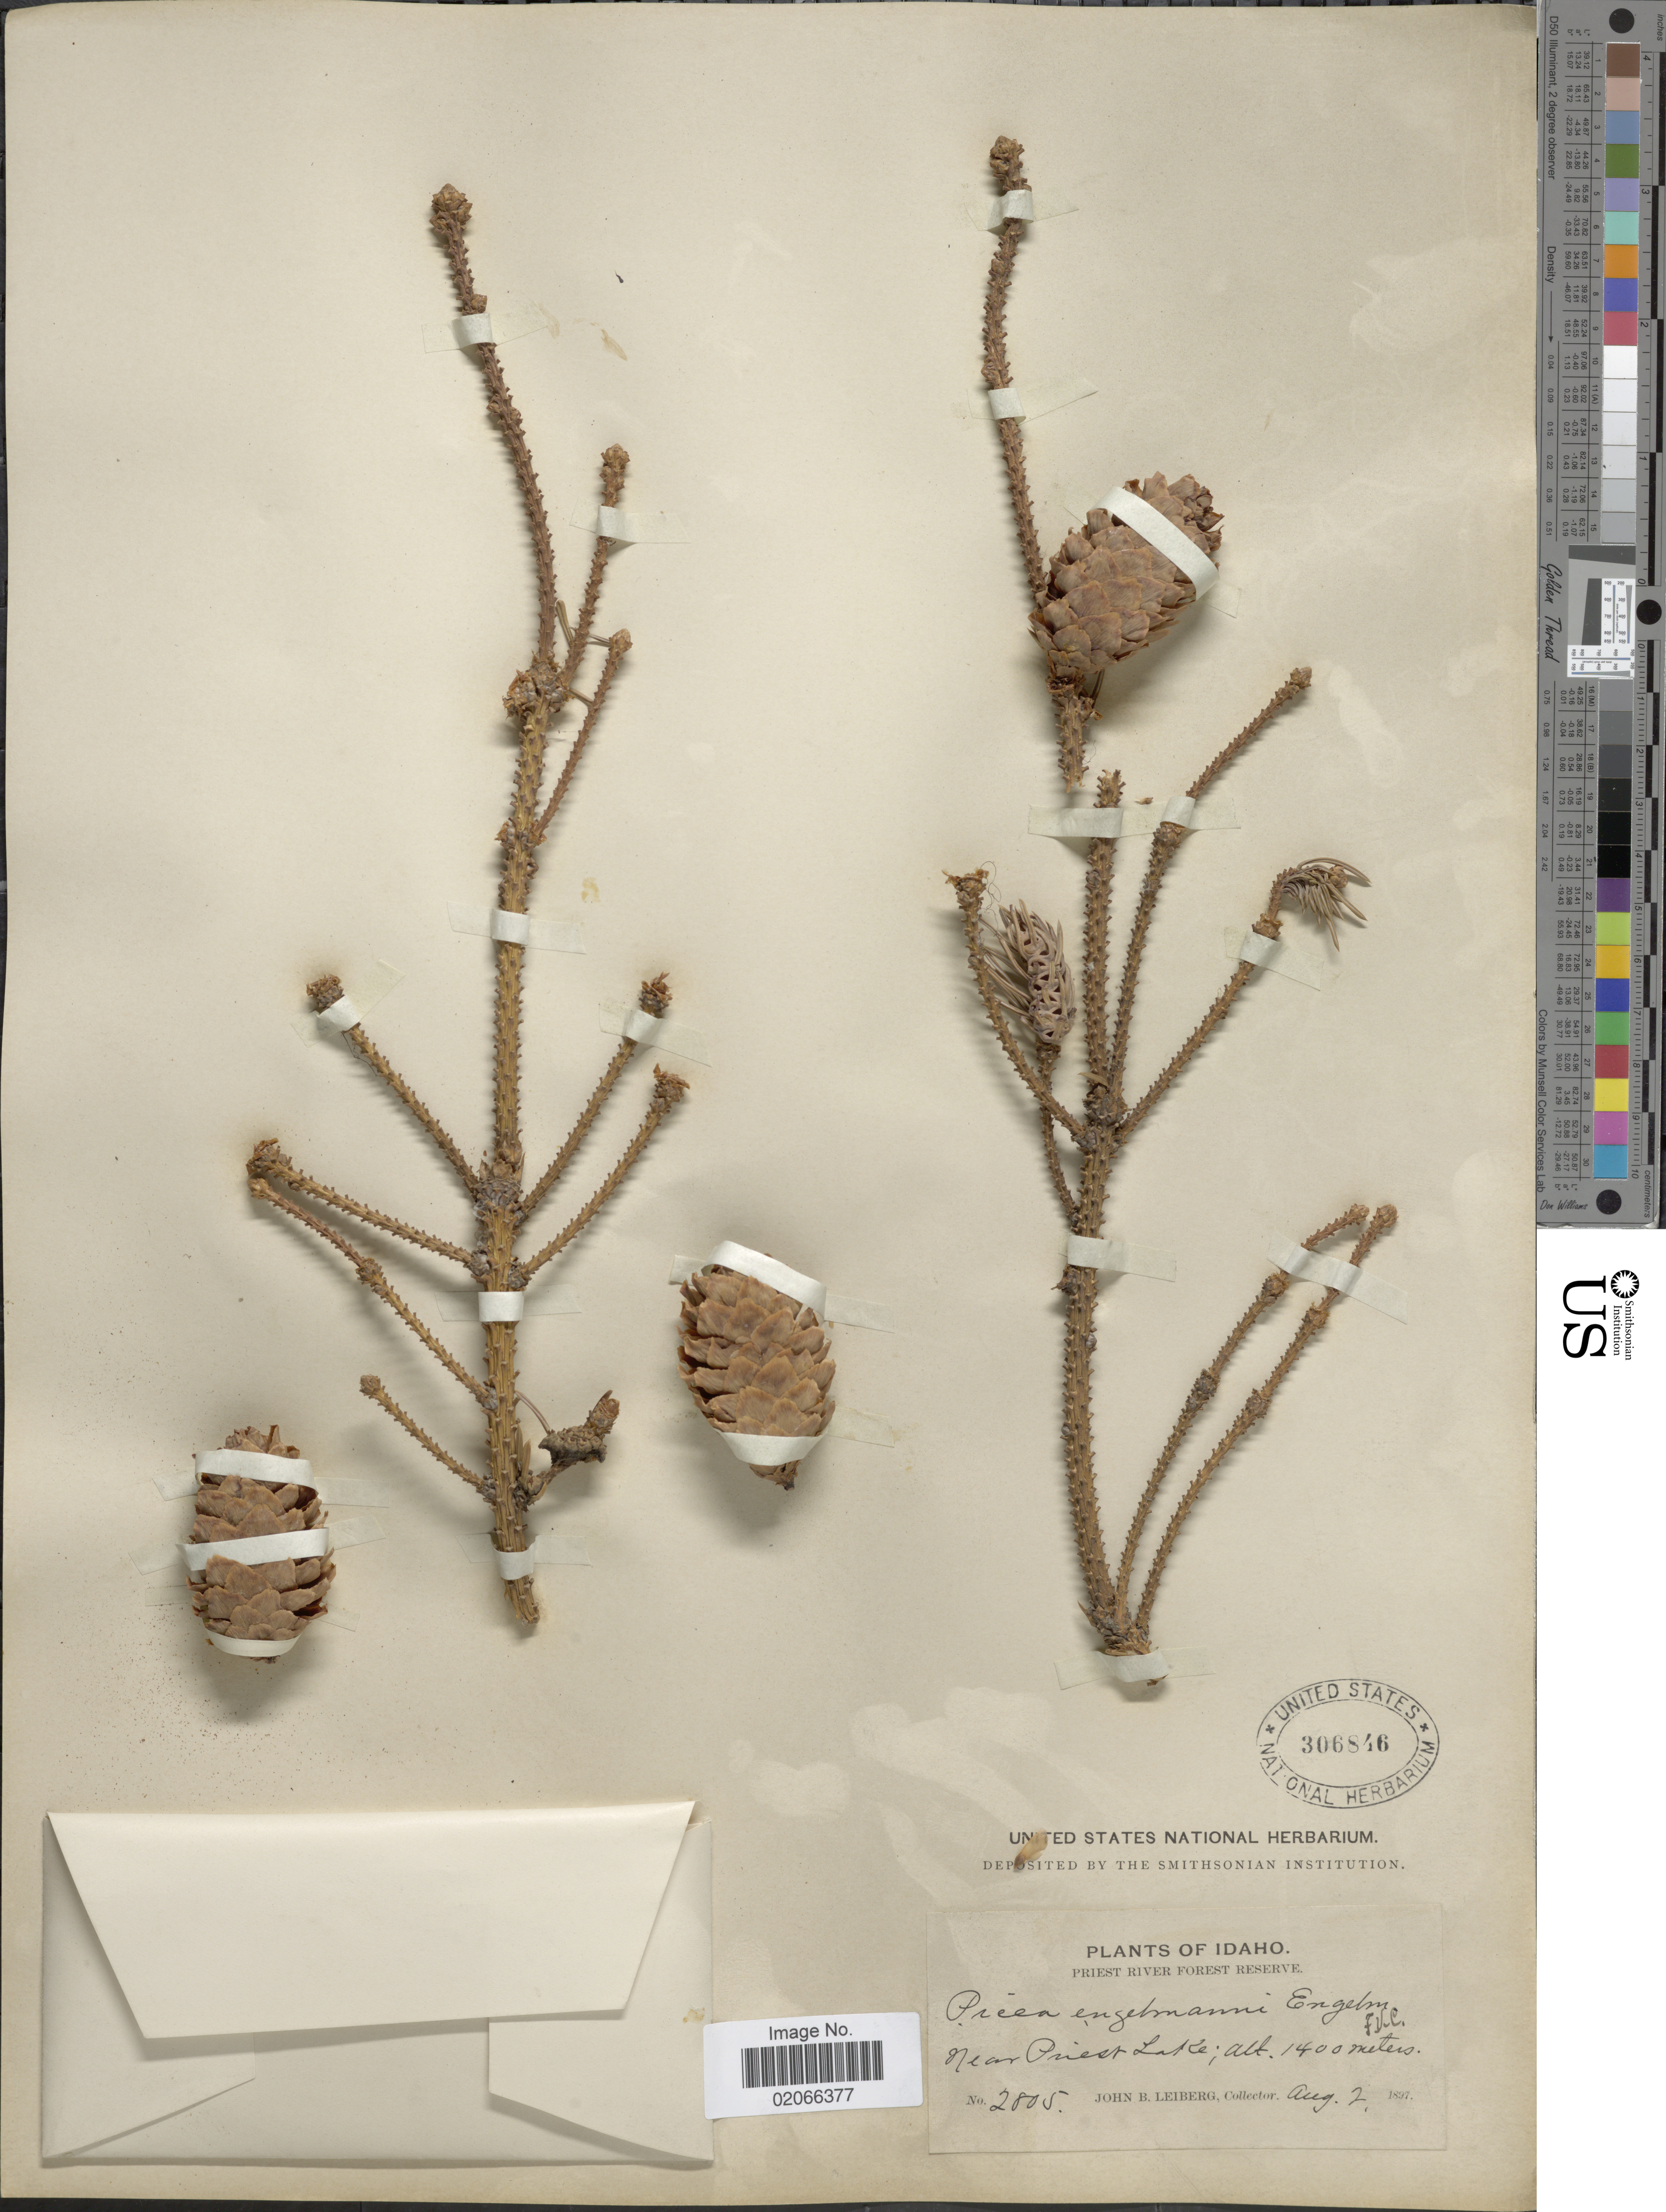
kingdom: Plantae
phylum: Tracheophyta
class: Pinopsida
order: Pinales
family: Pinaceae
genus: Picea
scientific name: Picea engelmannii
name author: Parry ex Engelm.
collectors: J. B. Leiberg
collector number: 2805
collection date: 1897-08-02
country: United States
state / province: Idaho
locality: Near Priest Lake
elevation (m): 1400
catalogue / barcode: US 306846